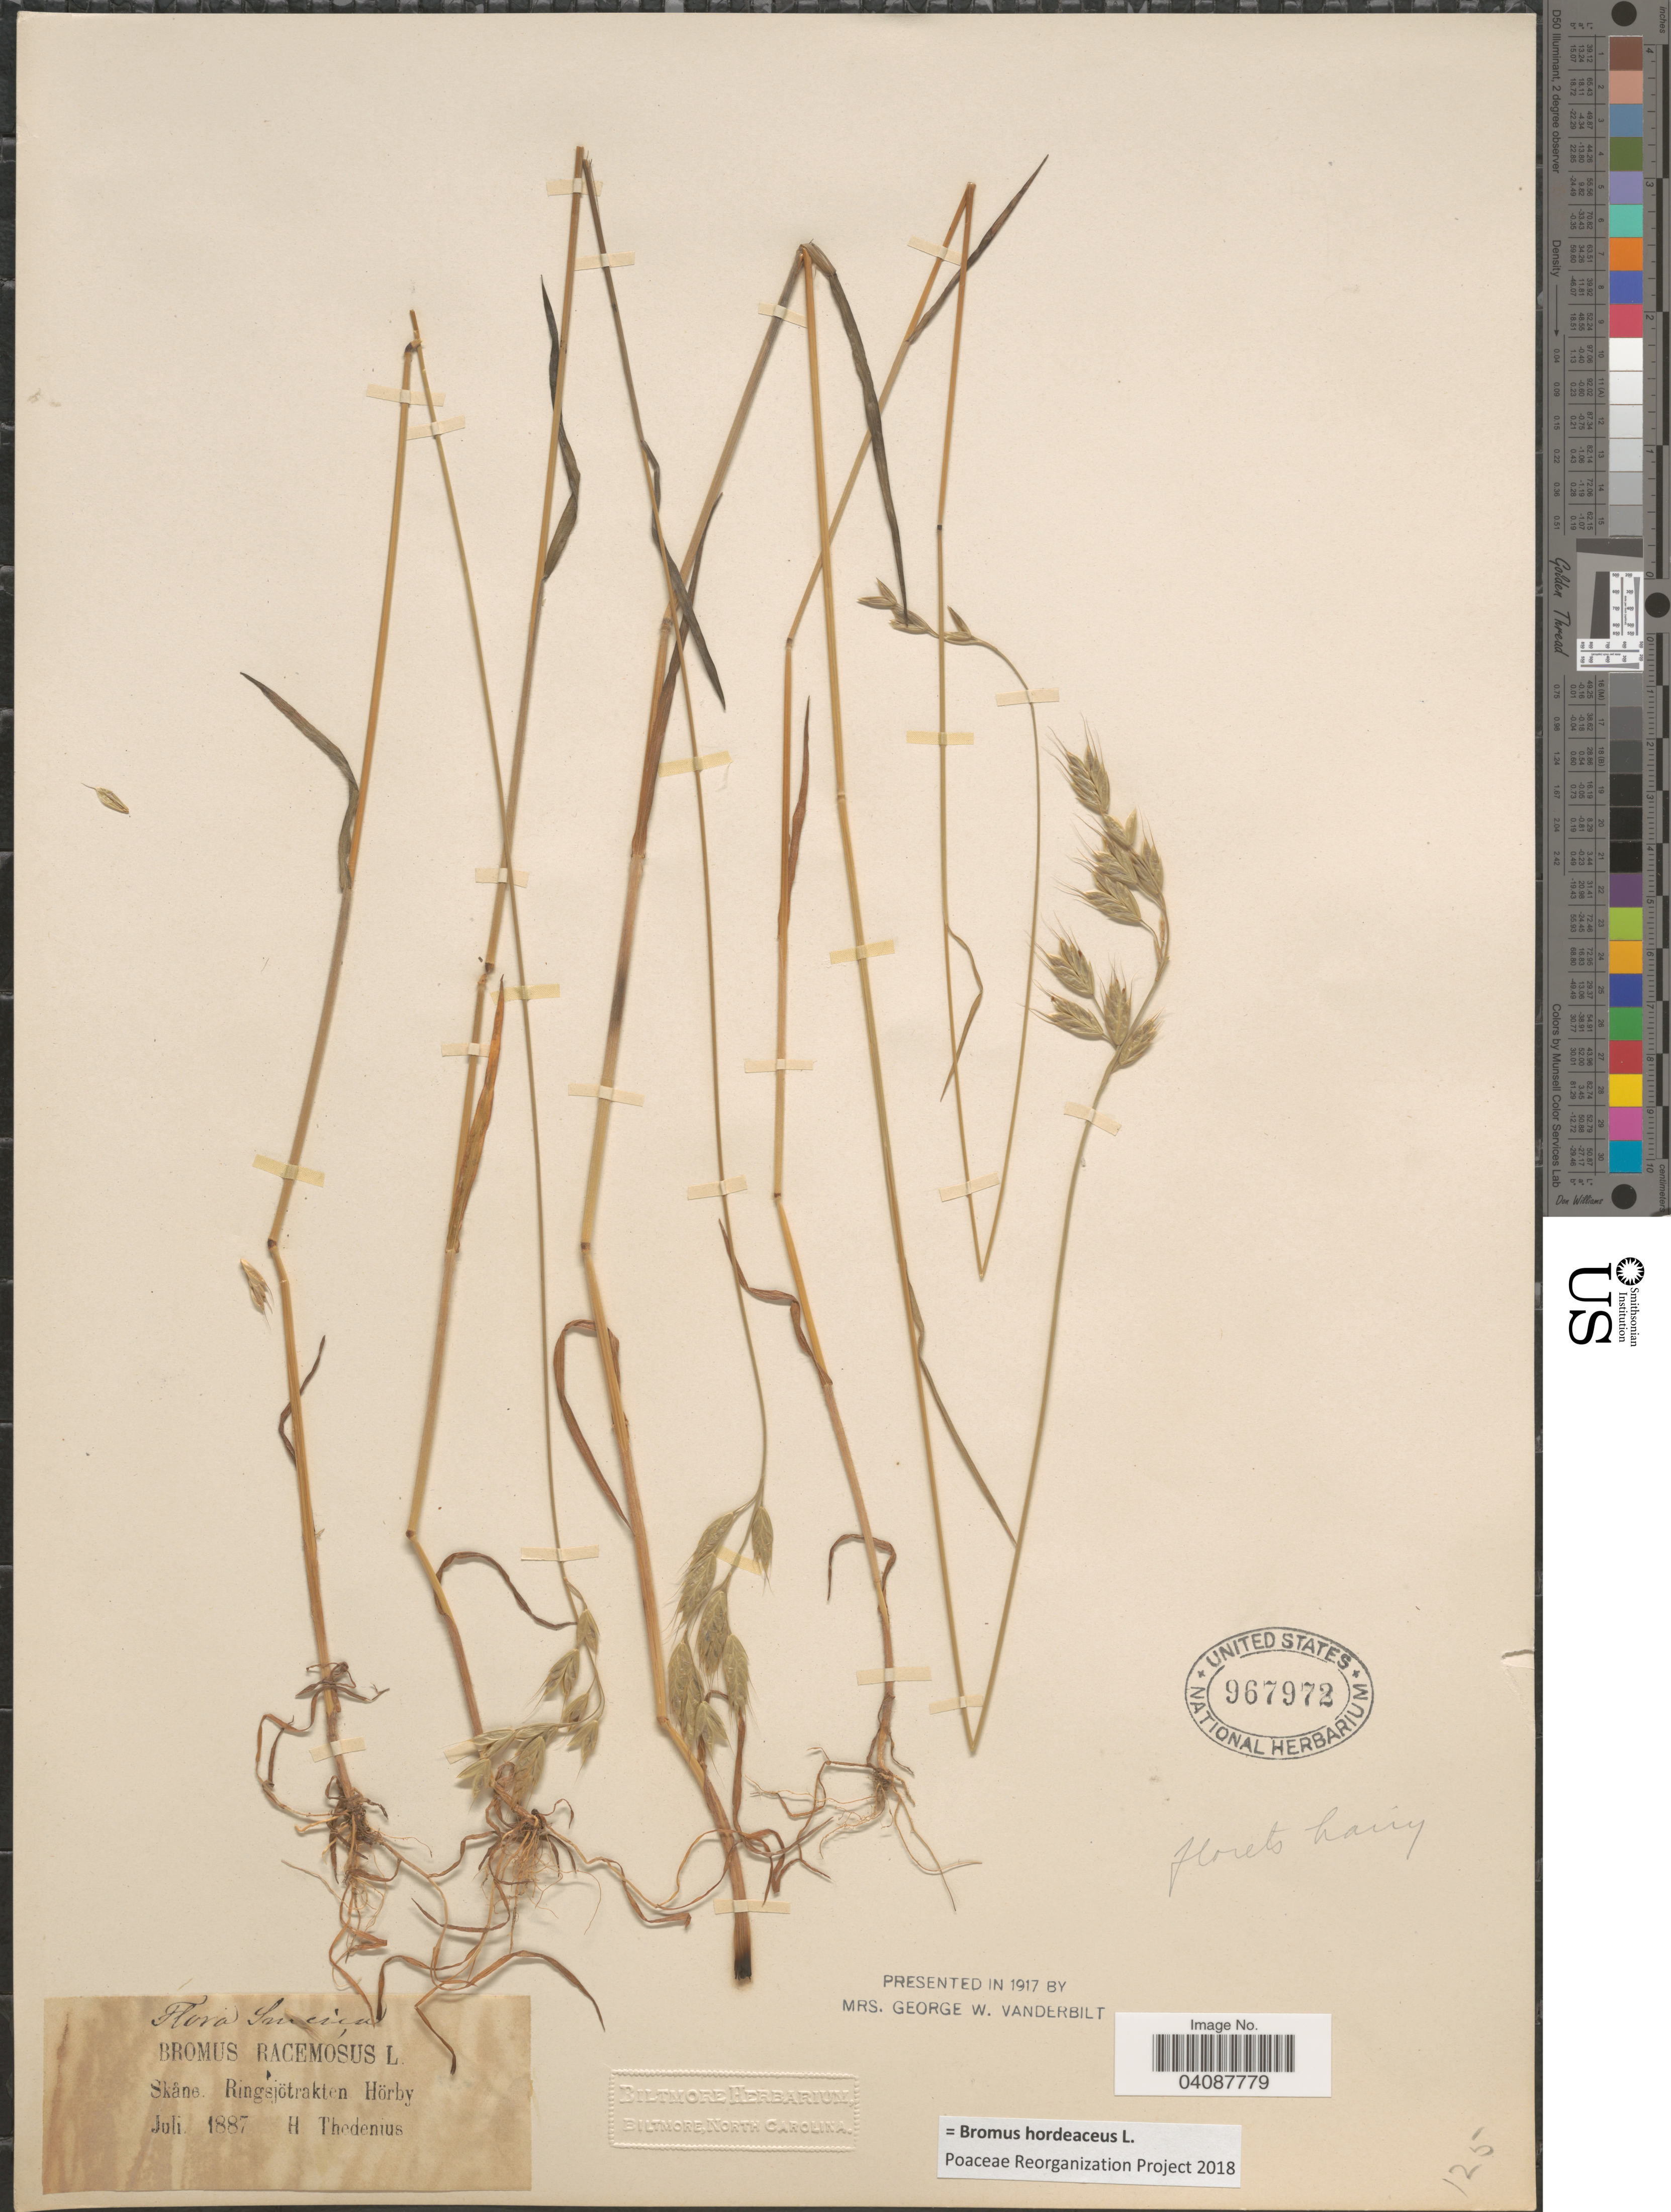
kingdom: Plantae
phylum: Tracheophyta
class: Liliopsida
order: Poales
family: Poaceae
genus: Bromus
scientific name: Bromus hordeaceus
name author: L.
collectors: H. Thedenius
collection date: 1887-07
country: Sweden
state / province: Skåne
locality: Suecica. Ringsjötrakten Hörby.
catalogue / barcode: US 967972